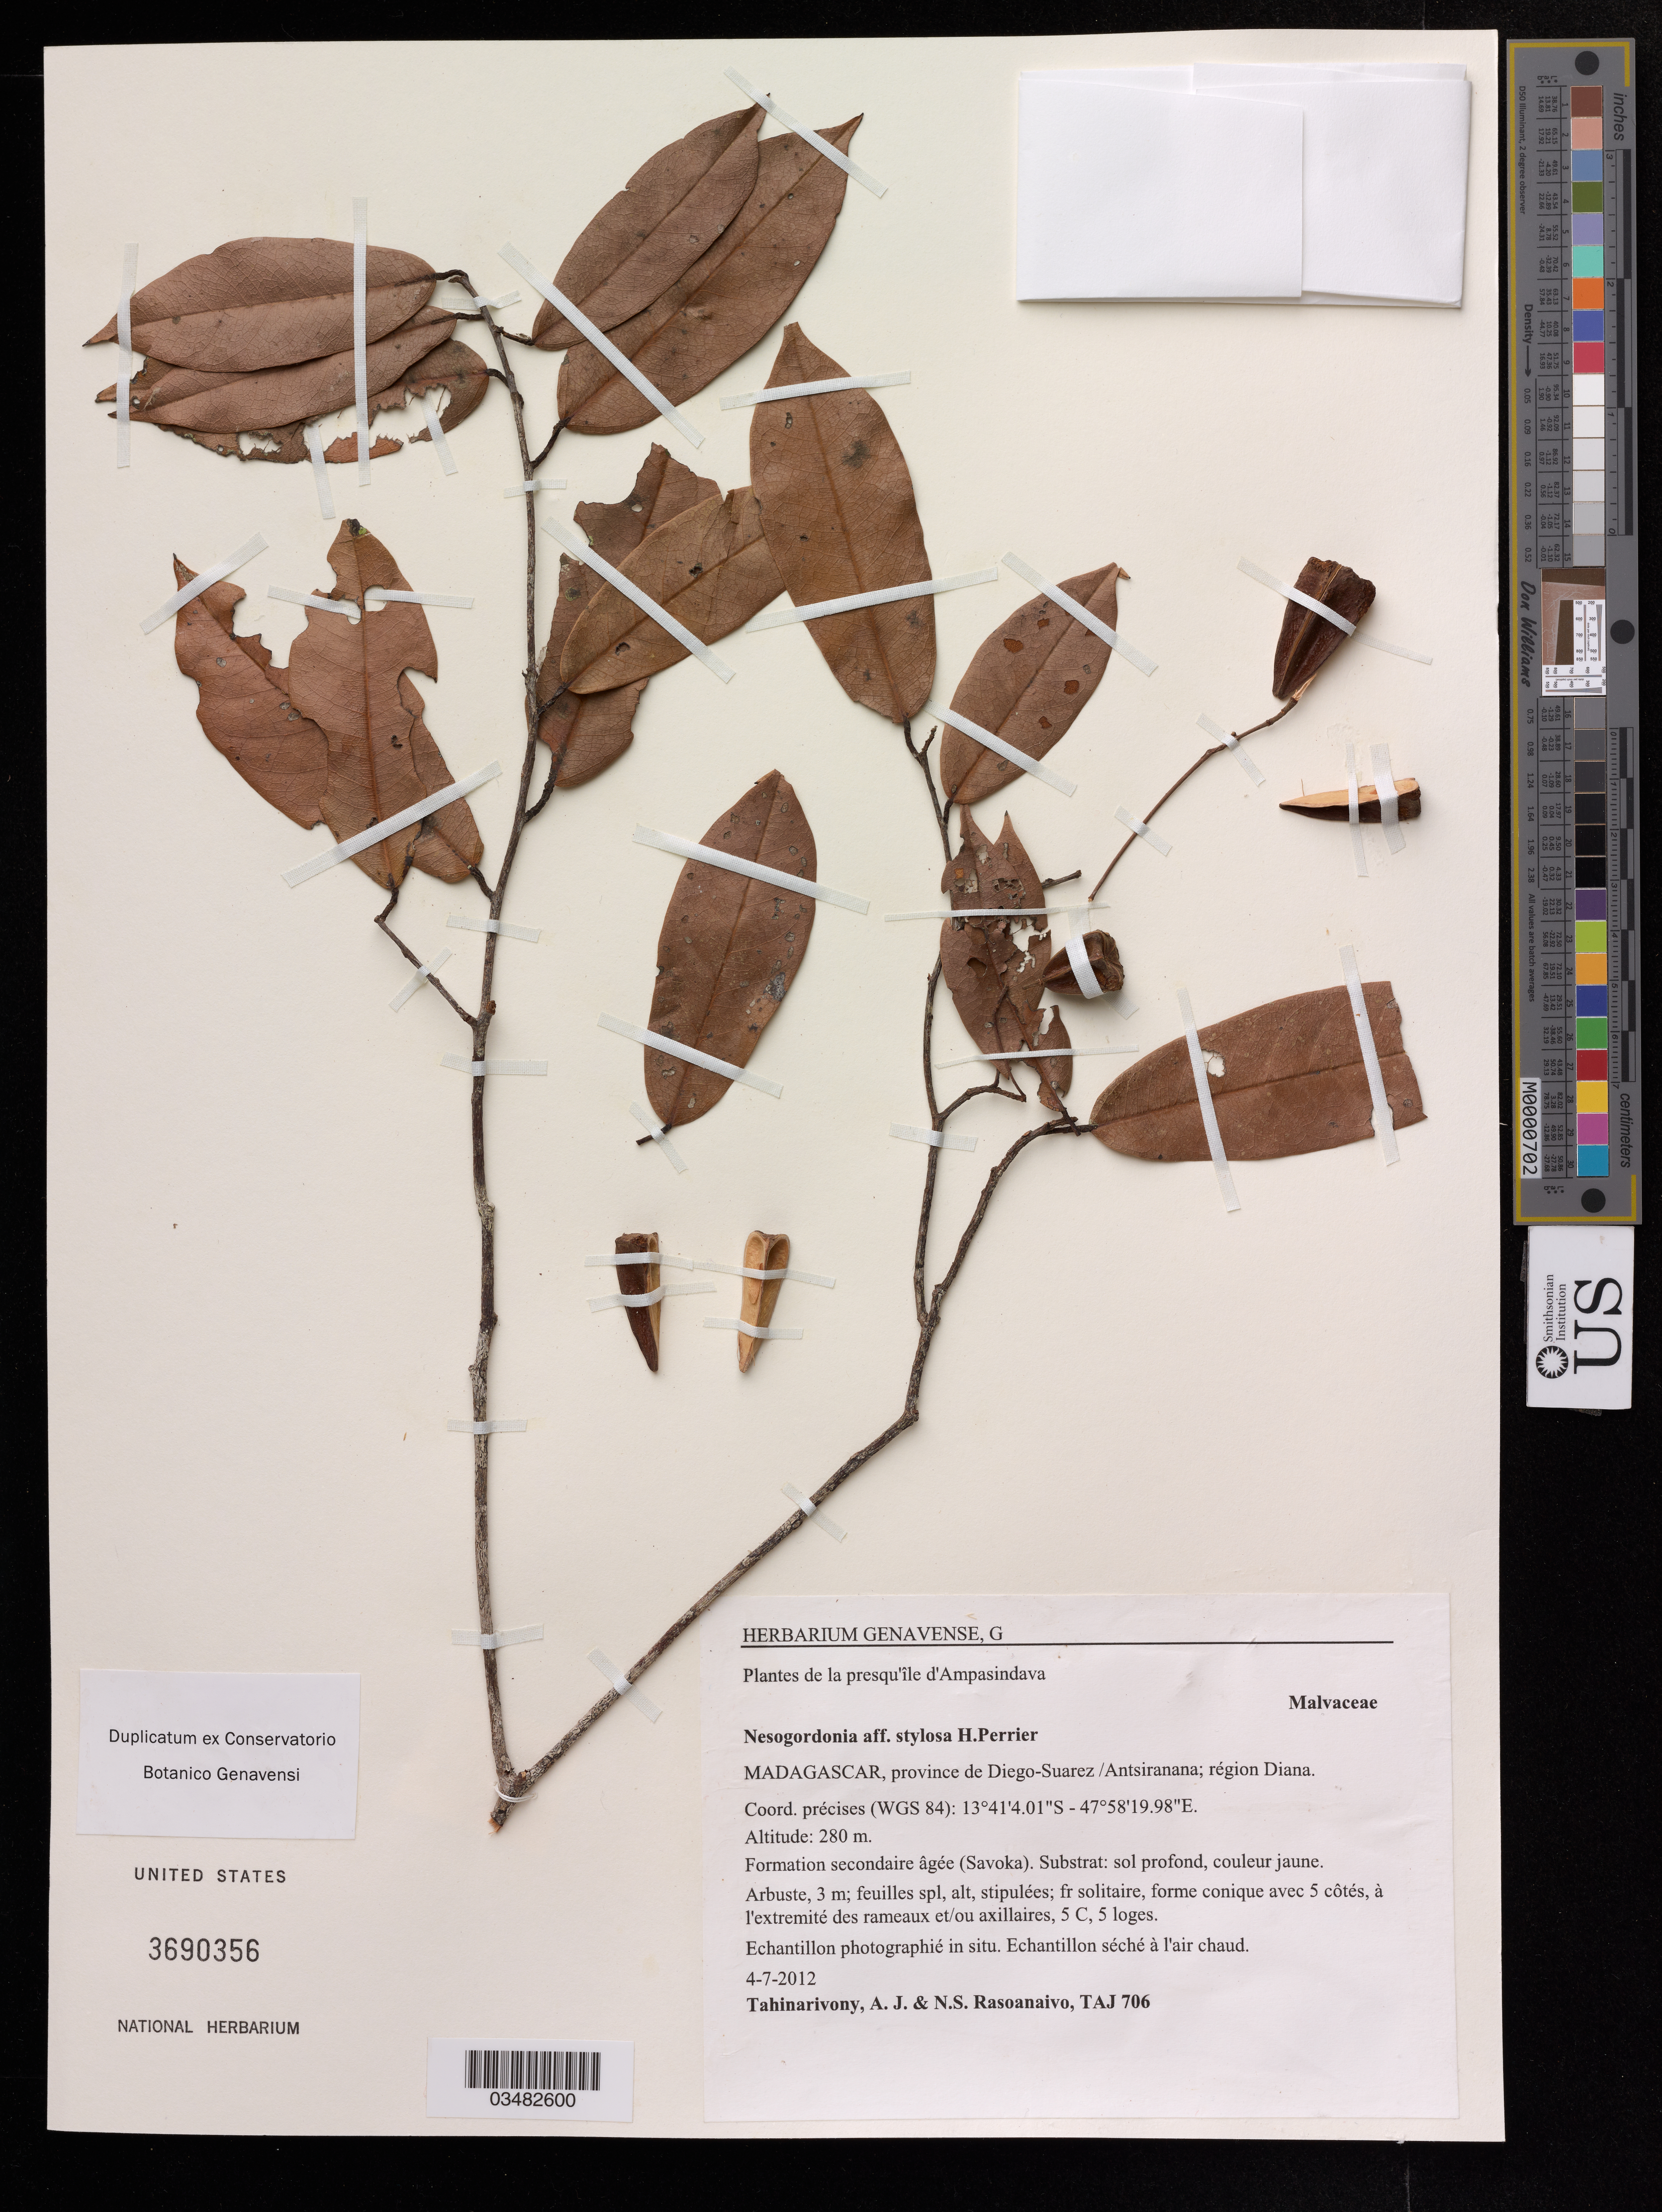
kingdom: Plantae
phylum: Tracheophyta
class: Magnoliopsida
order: Malvales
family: Malvaceae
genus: Nesogordonia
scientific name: Nesogordonia stylosa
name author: H. Perrier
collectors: A. Tahinarivony & N. Rasoanaivo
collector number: TAJ 706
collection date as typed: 4-7-2012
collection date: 2012-07-04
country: Madagascar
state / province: Diana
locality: Province de Diego-Suarez/Antsiranana; région Diana. Coord. précises (WGS 84)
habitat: formation secondaire agee; sol profond, couleur jaune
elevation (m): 280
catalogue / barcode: US 3690356